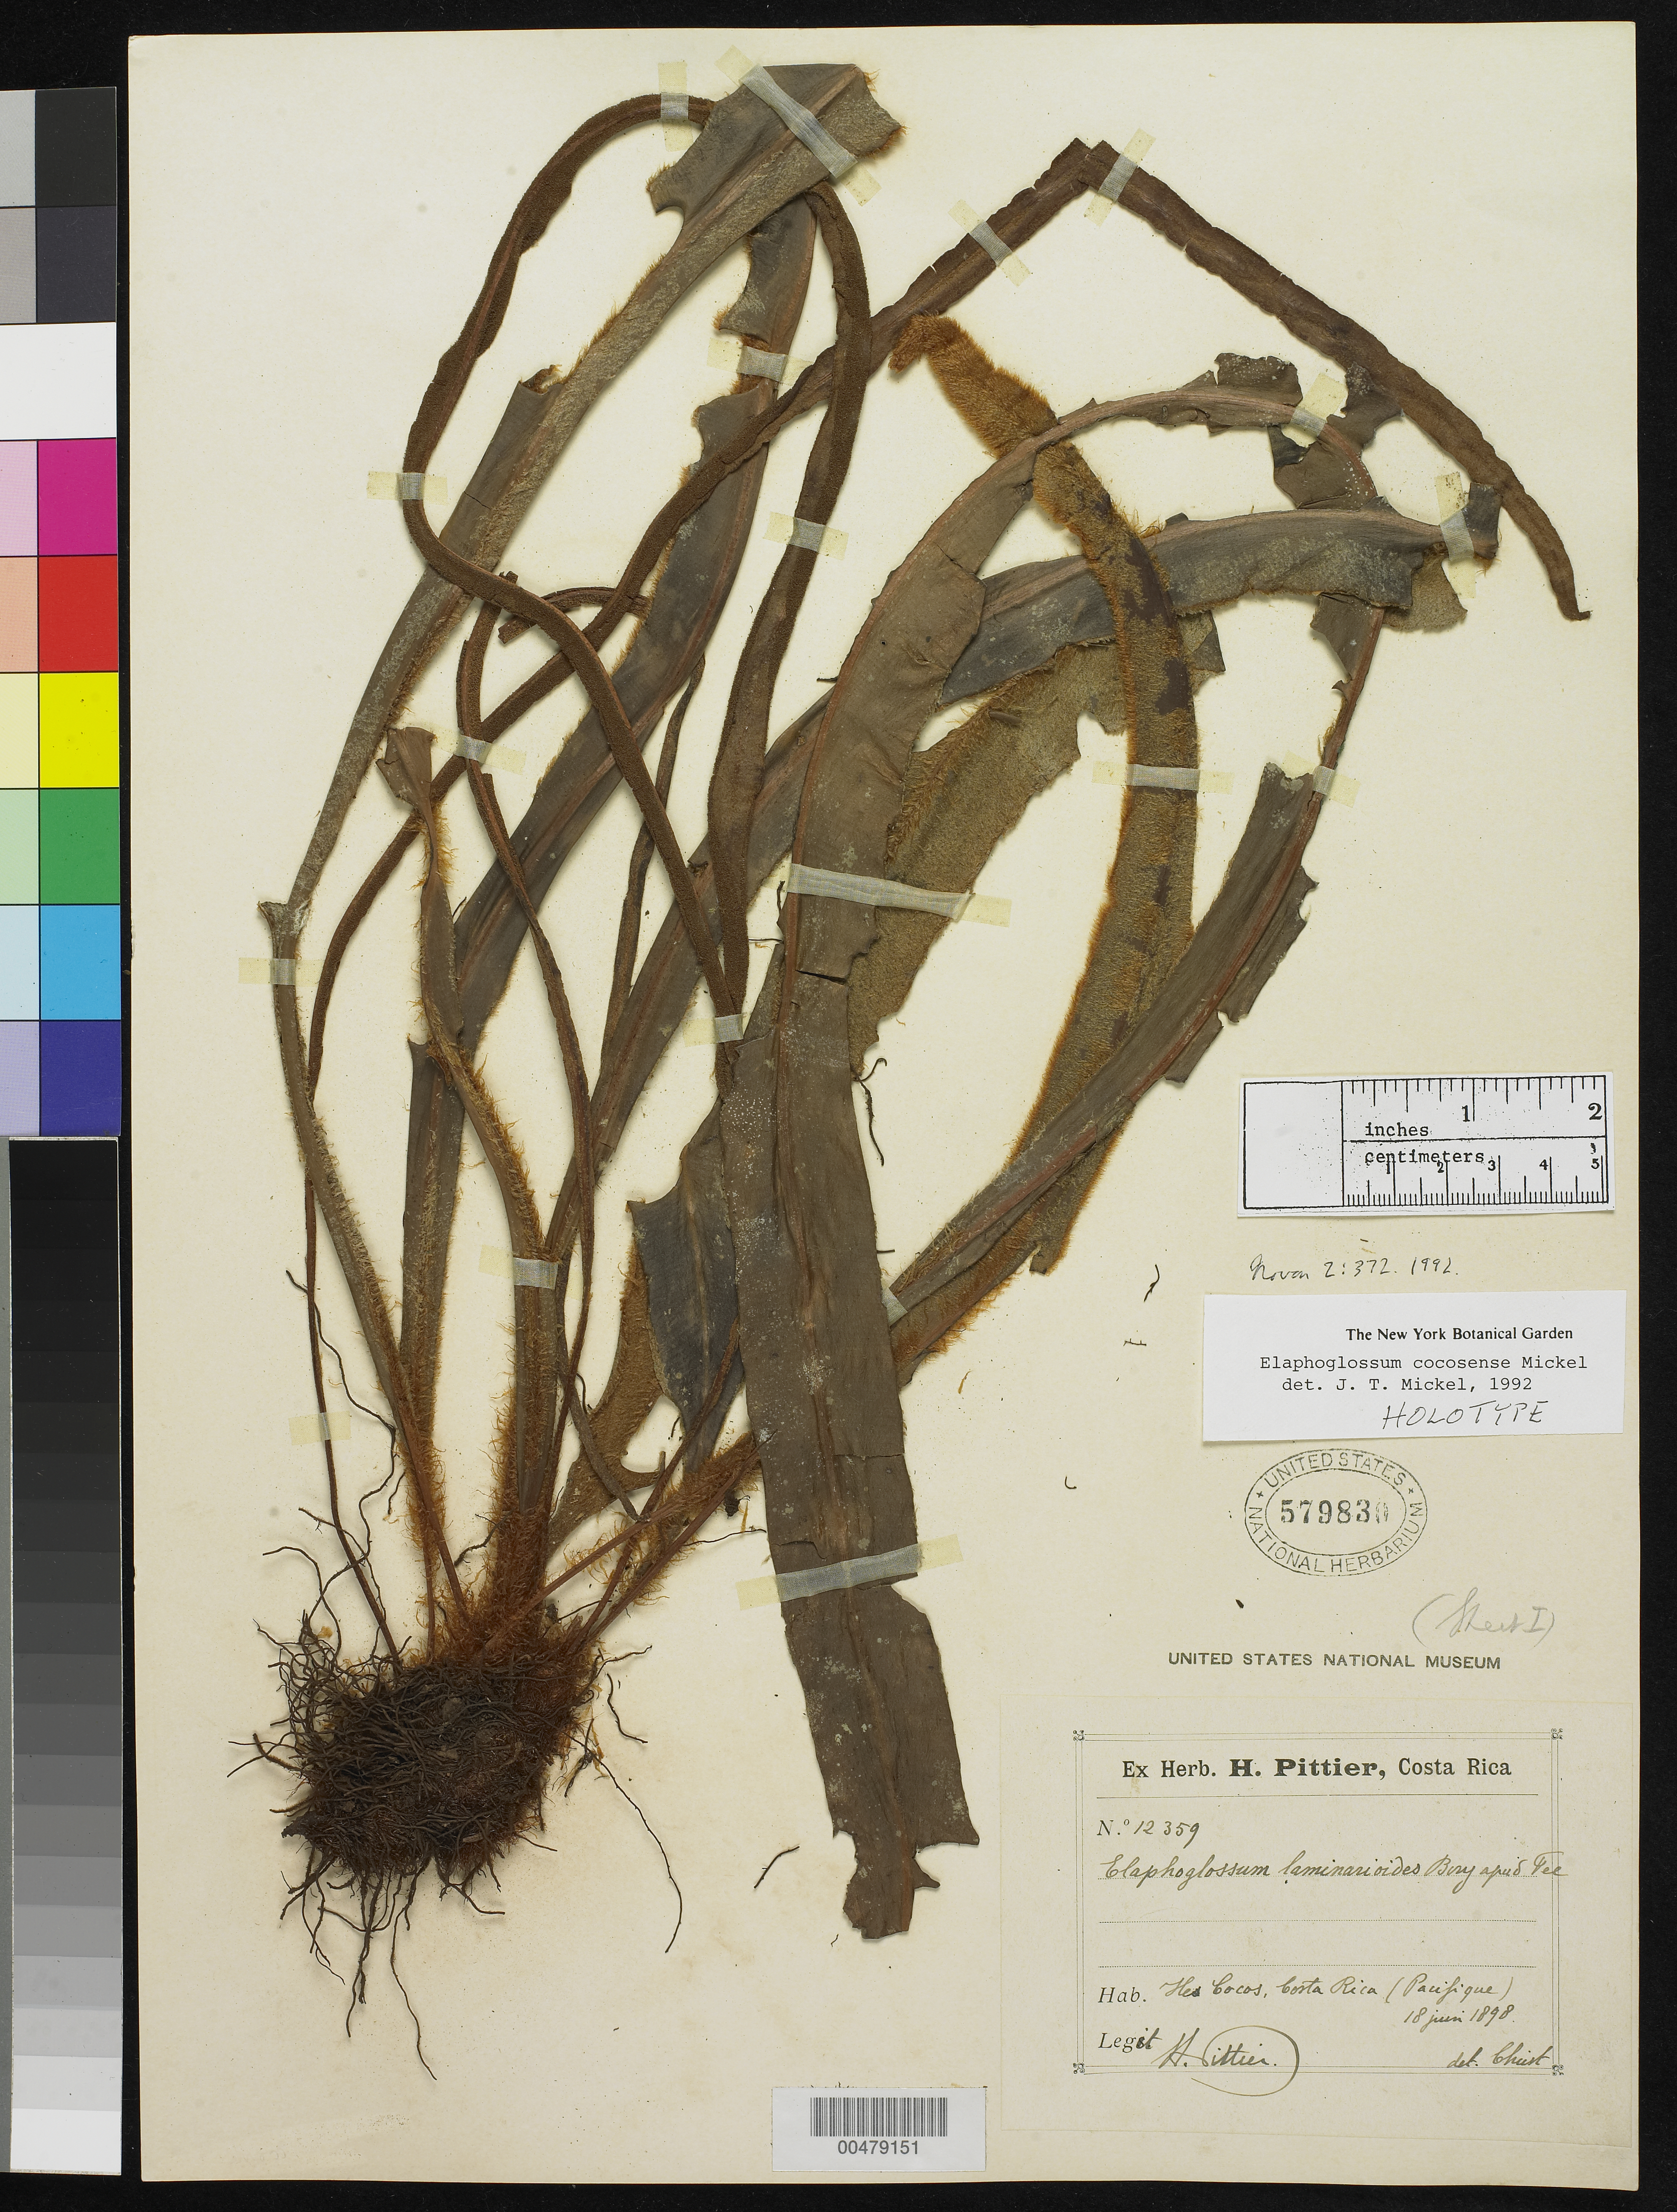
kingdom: Plantae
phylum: Tracheophyta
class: Polypodiopsida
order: Polypodiales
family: Dryopteridaceae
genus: Elaphoglossum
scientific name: Elaphoglossum cocosense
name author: Mickel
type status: Holotype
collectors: H. F. Pittier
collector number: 12359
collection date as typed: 18 Jun 1898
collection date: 1898-06-18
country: Costa Rica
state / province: Puntarenas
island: Cocos Island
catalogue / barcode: US 579830